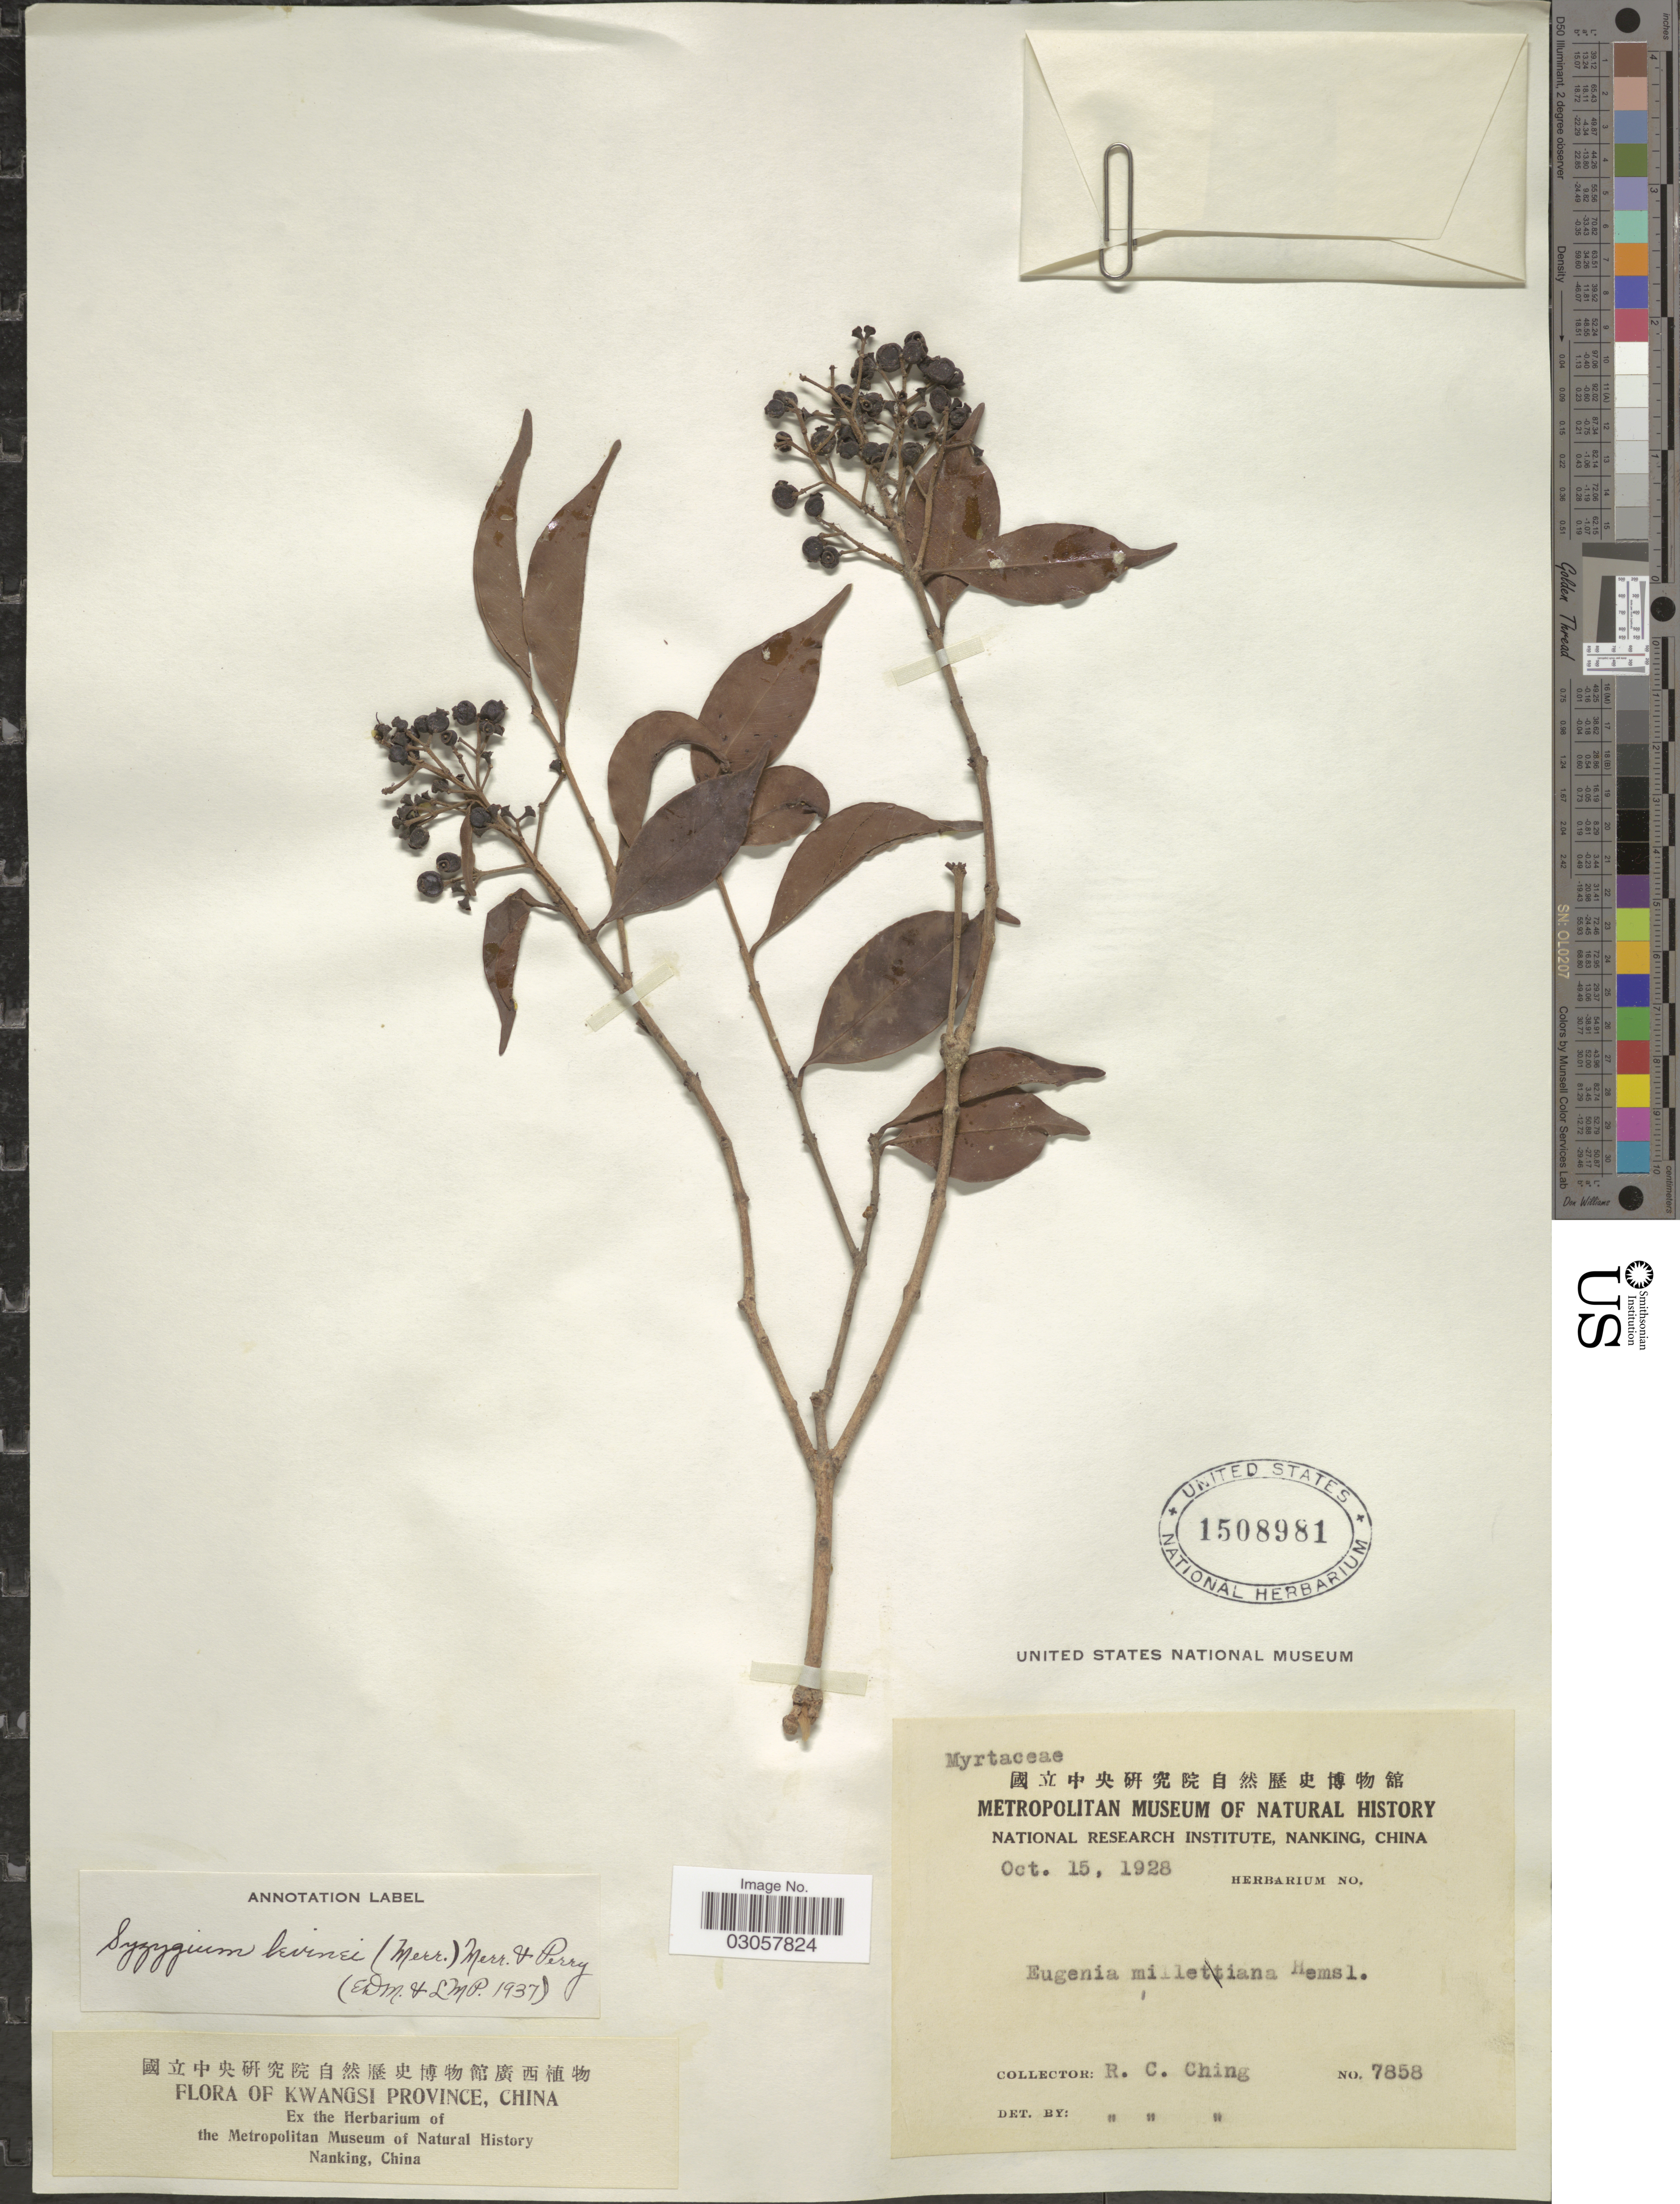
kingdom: Plantae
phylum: Tracheophyta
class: Magnoliopsida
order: Myrtales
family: Myrtaceae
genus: Syzygium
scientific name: Syzygium levinei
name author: (Merr.) Merr. & L.M. Perry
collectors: R. C. Ching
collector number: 7858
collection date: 1928-10-15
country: China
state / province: Guangxi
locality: Kwangsi Province.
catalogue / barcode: US 1508981